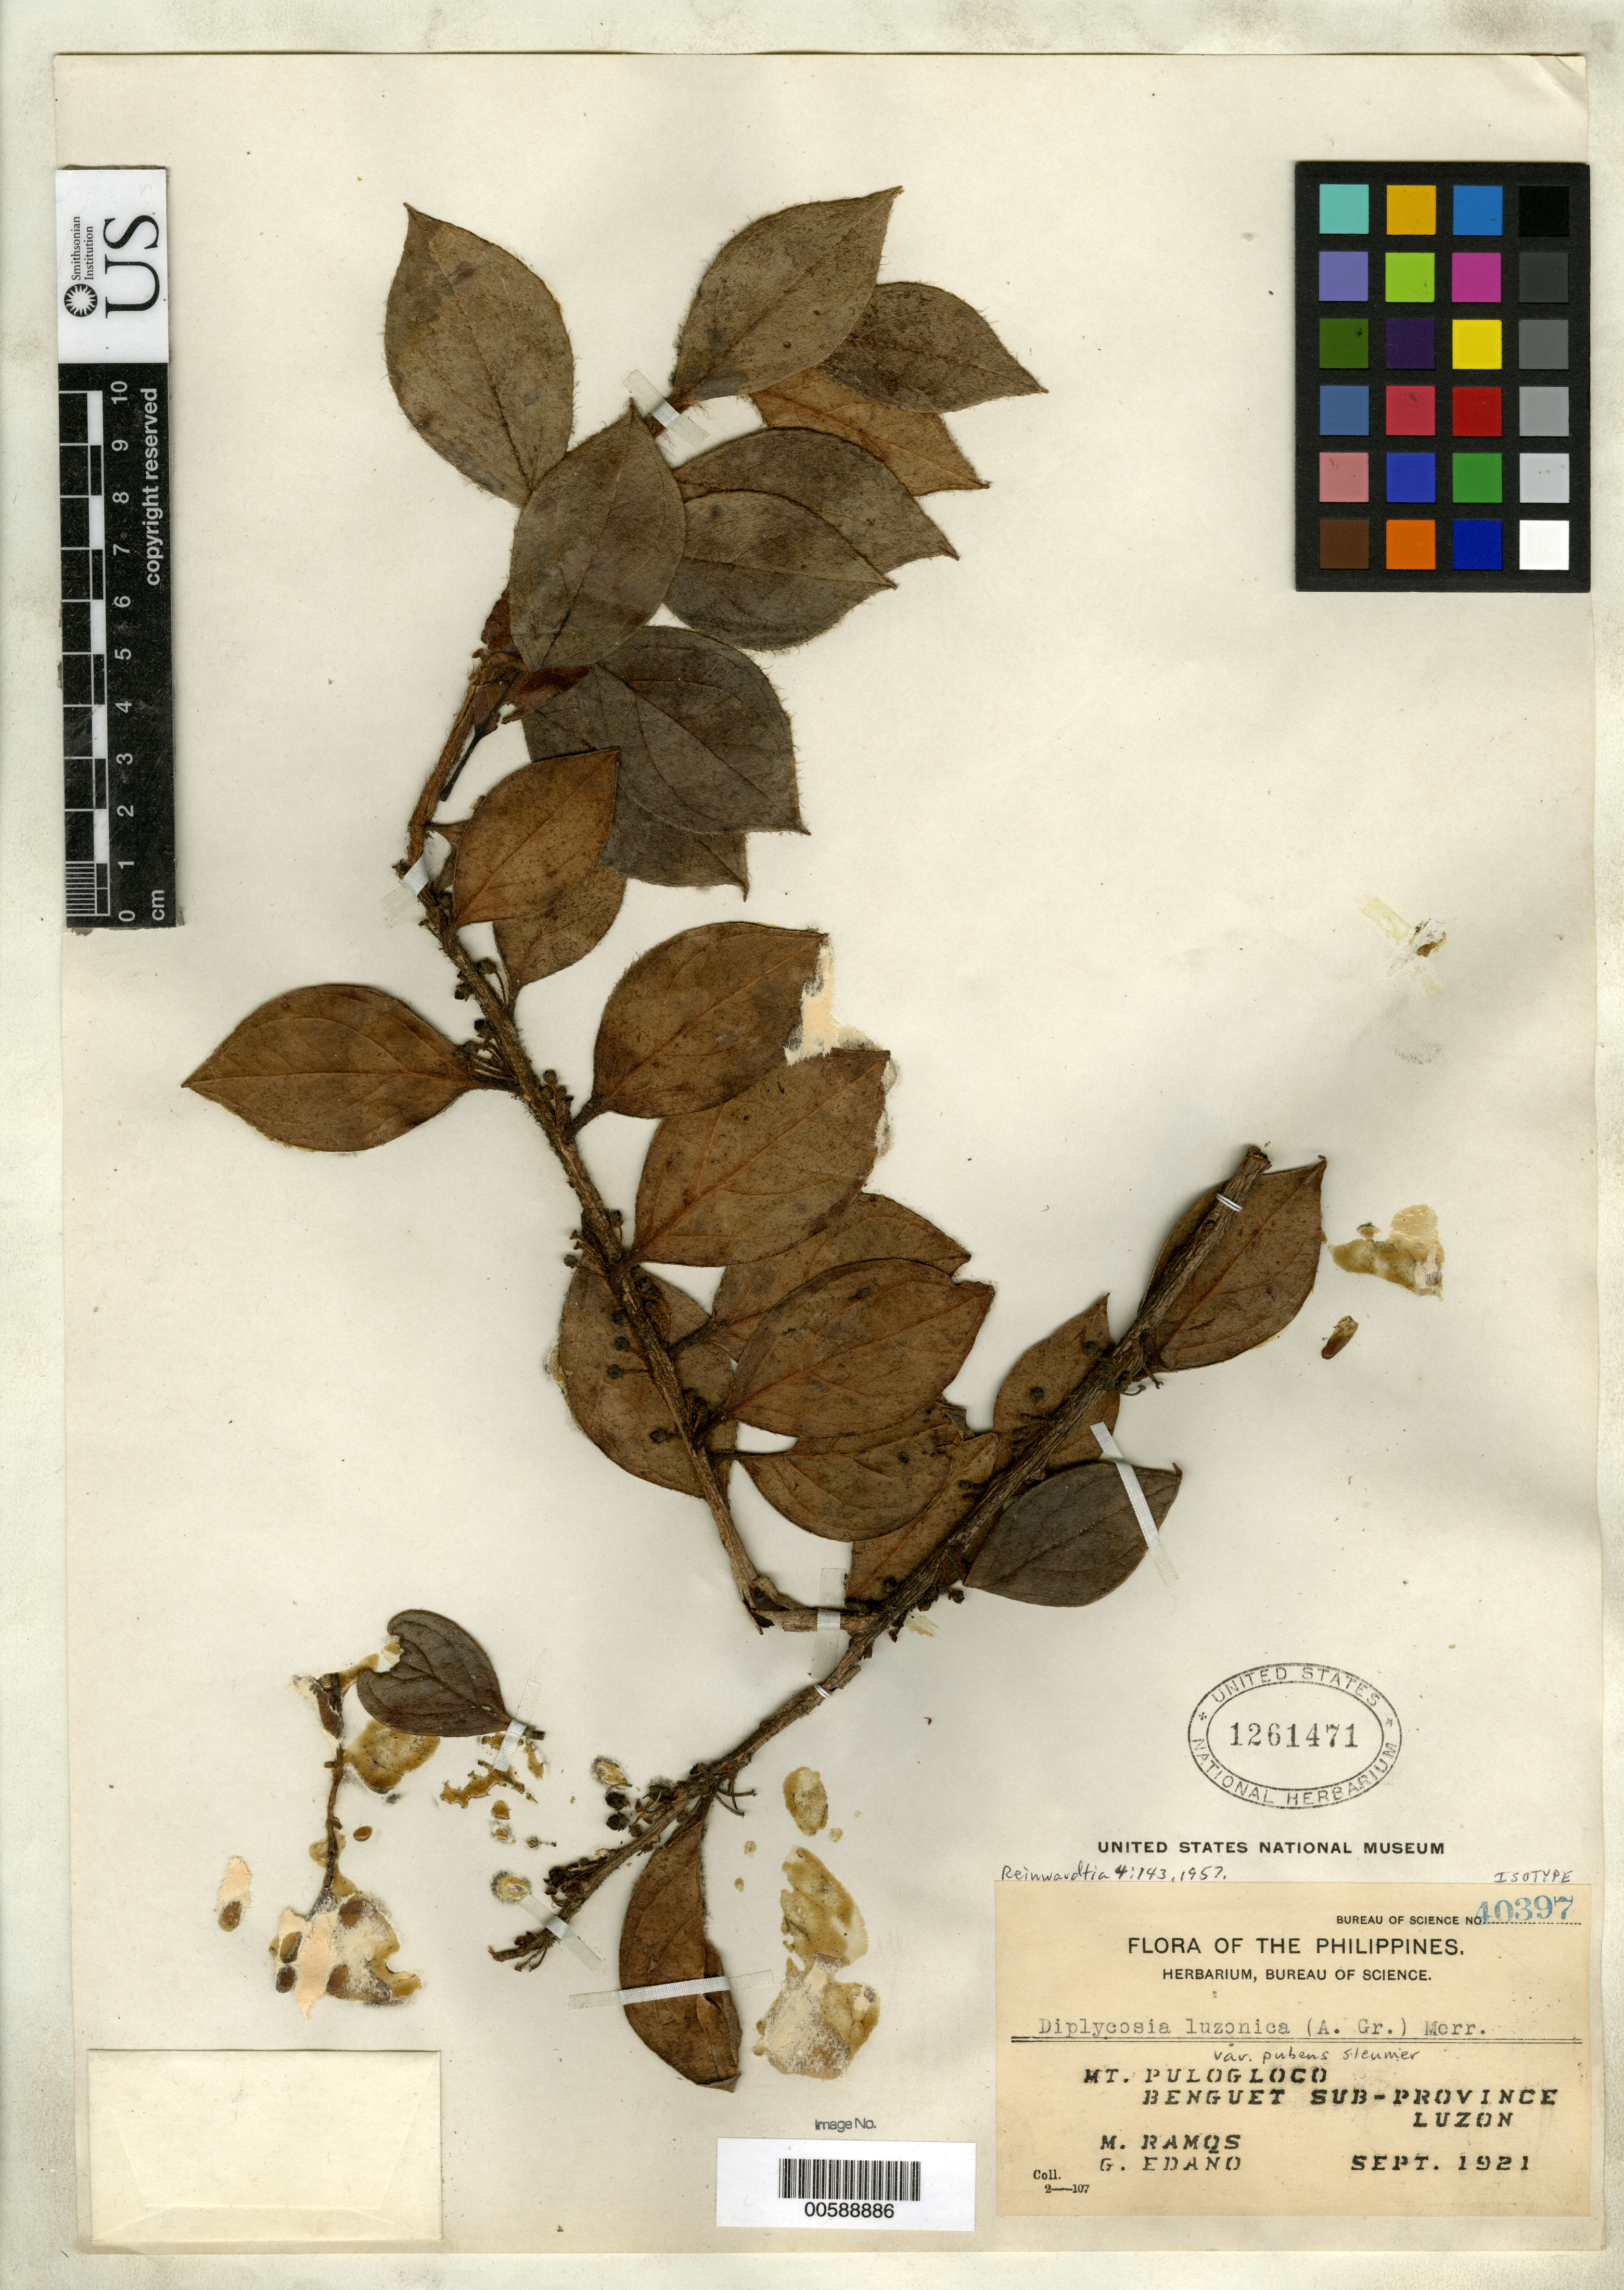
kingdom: Plantae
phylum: Tracheophyta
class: Magnoliopsida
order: Ericales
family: Ericaceae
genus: Diplycosia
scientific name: Diplycosia luzonica var. pubens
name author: Sleumer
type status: Isotype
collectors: M. Ramos & G. E. Edaño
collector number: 40397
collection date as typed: Sep 1921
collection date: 1921-09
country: Philippines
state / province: Cordillera (Administrative Region)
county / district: Benguet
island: Luzon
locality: Mt. Pulog loco.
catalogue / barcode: US 1261471